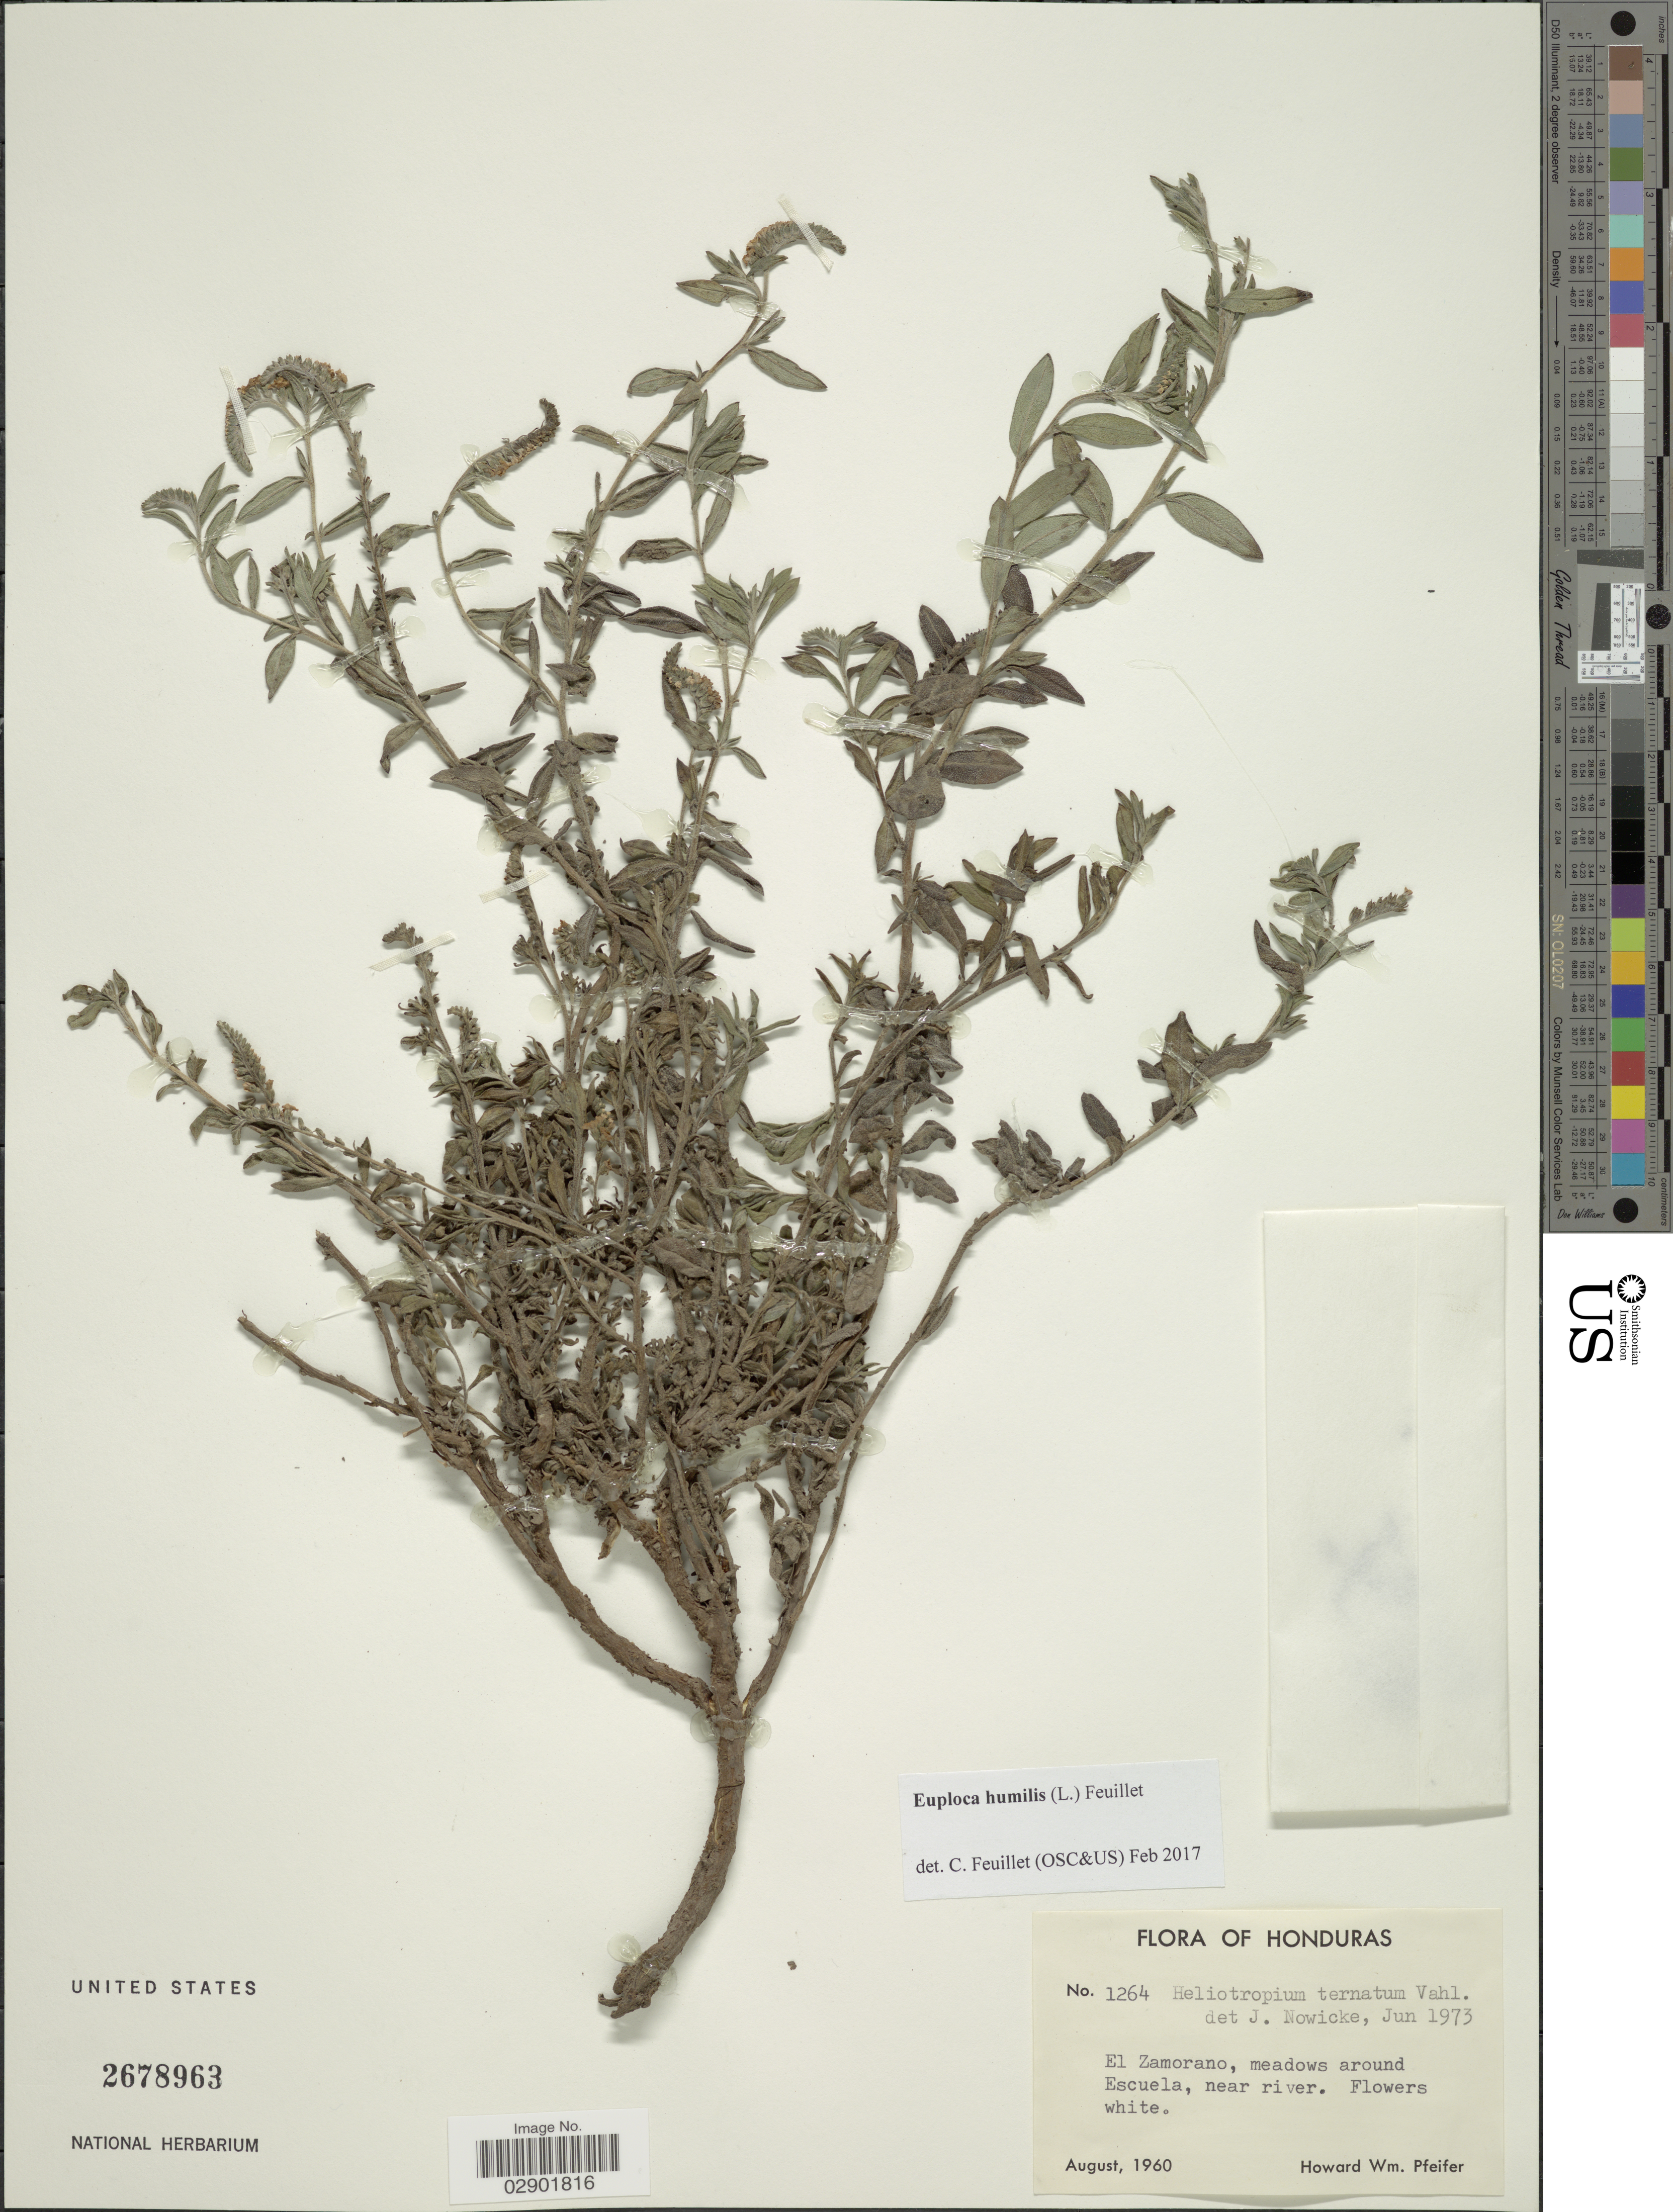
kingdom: Plantae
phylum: Tracheophyta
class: Magnoliopsida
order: Boraginales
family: Heliotropiaceae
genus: Euploca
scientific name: Euploca humilis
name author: (L.) Feuillet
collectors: H. W. Pfeifer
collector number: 1264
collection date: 1960-08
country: Honduras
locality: El Zamorano, meadows around Escuela, near river.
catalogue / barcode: US 2678963